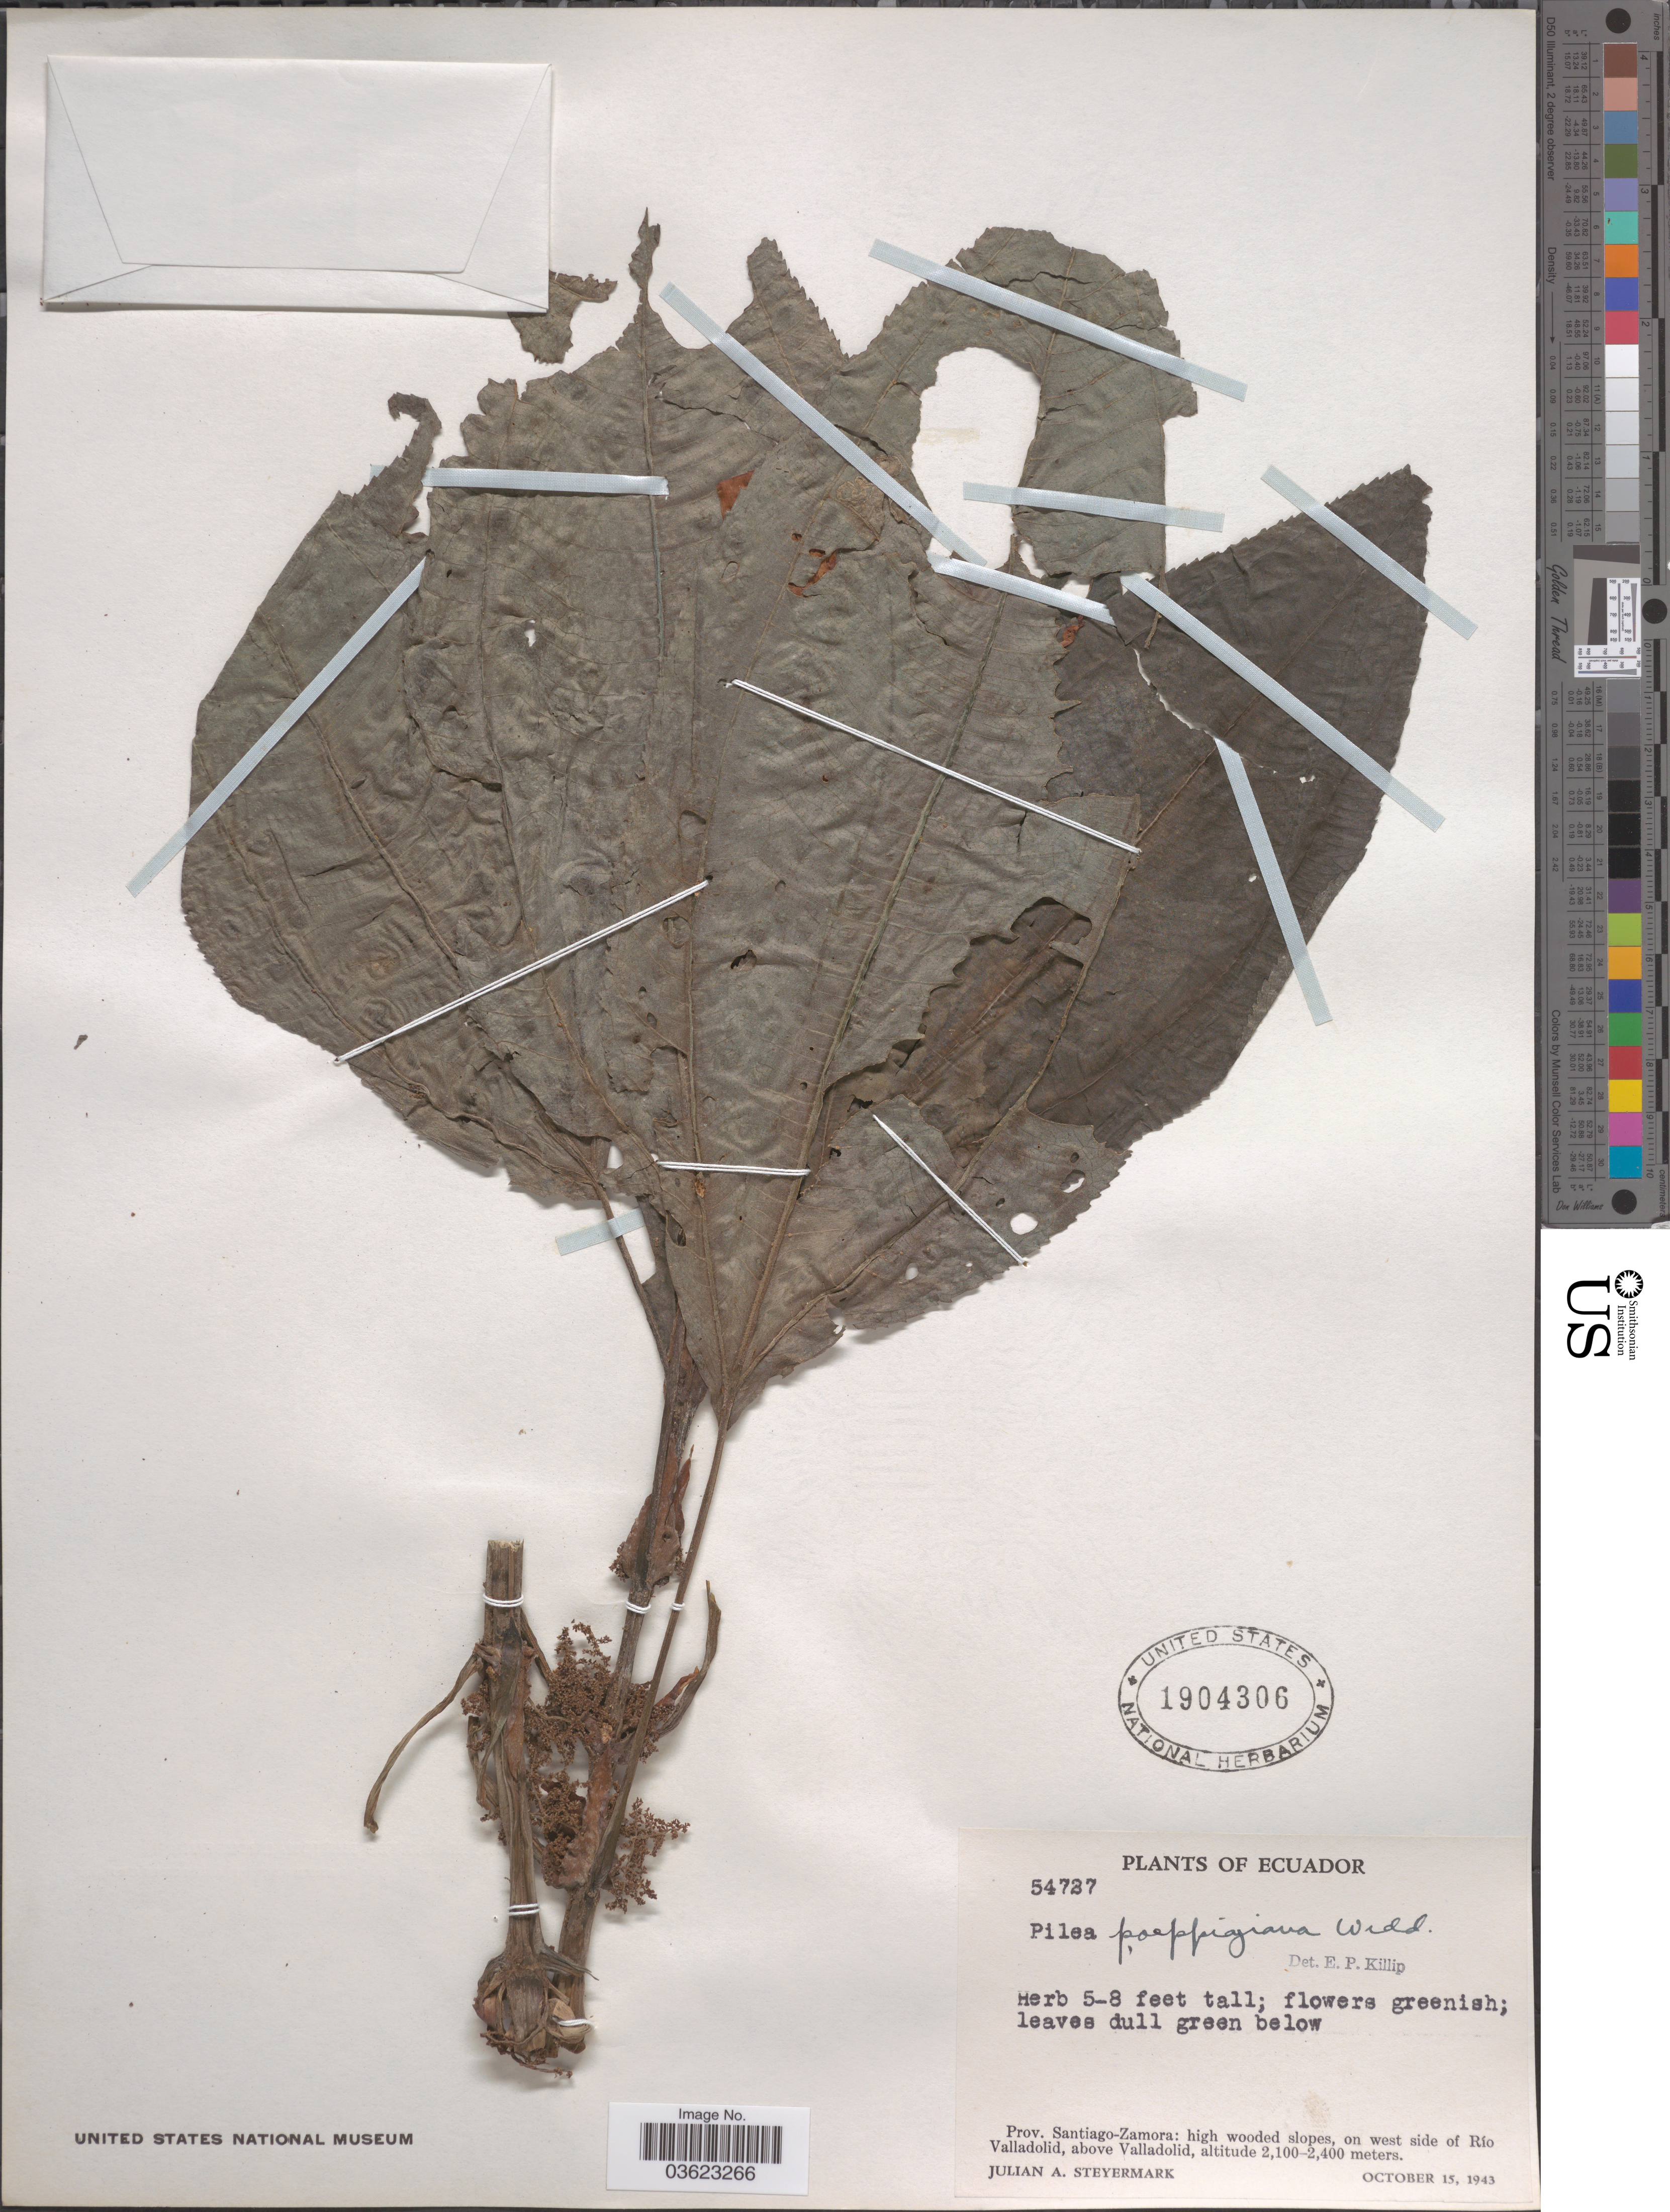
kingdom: Plantae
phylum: Tracheophyta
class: Magnoliopsida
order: Rosales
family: Urticaceae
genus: Pilea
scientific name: Pilea poeppigiana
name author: Wedd.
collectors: J. Steyermark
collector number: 54727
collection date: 1943-10-15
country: Ecuador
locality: Prov. Santiago-Zamora: on west side of Río Valladolid, above Valladolid.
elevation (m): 2100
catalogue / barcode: US 1904306